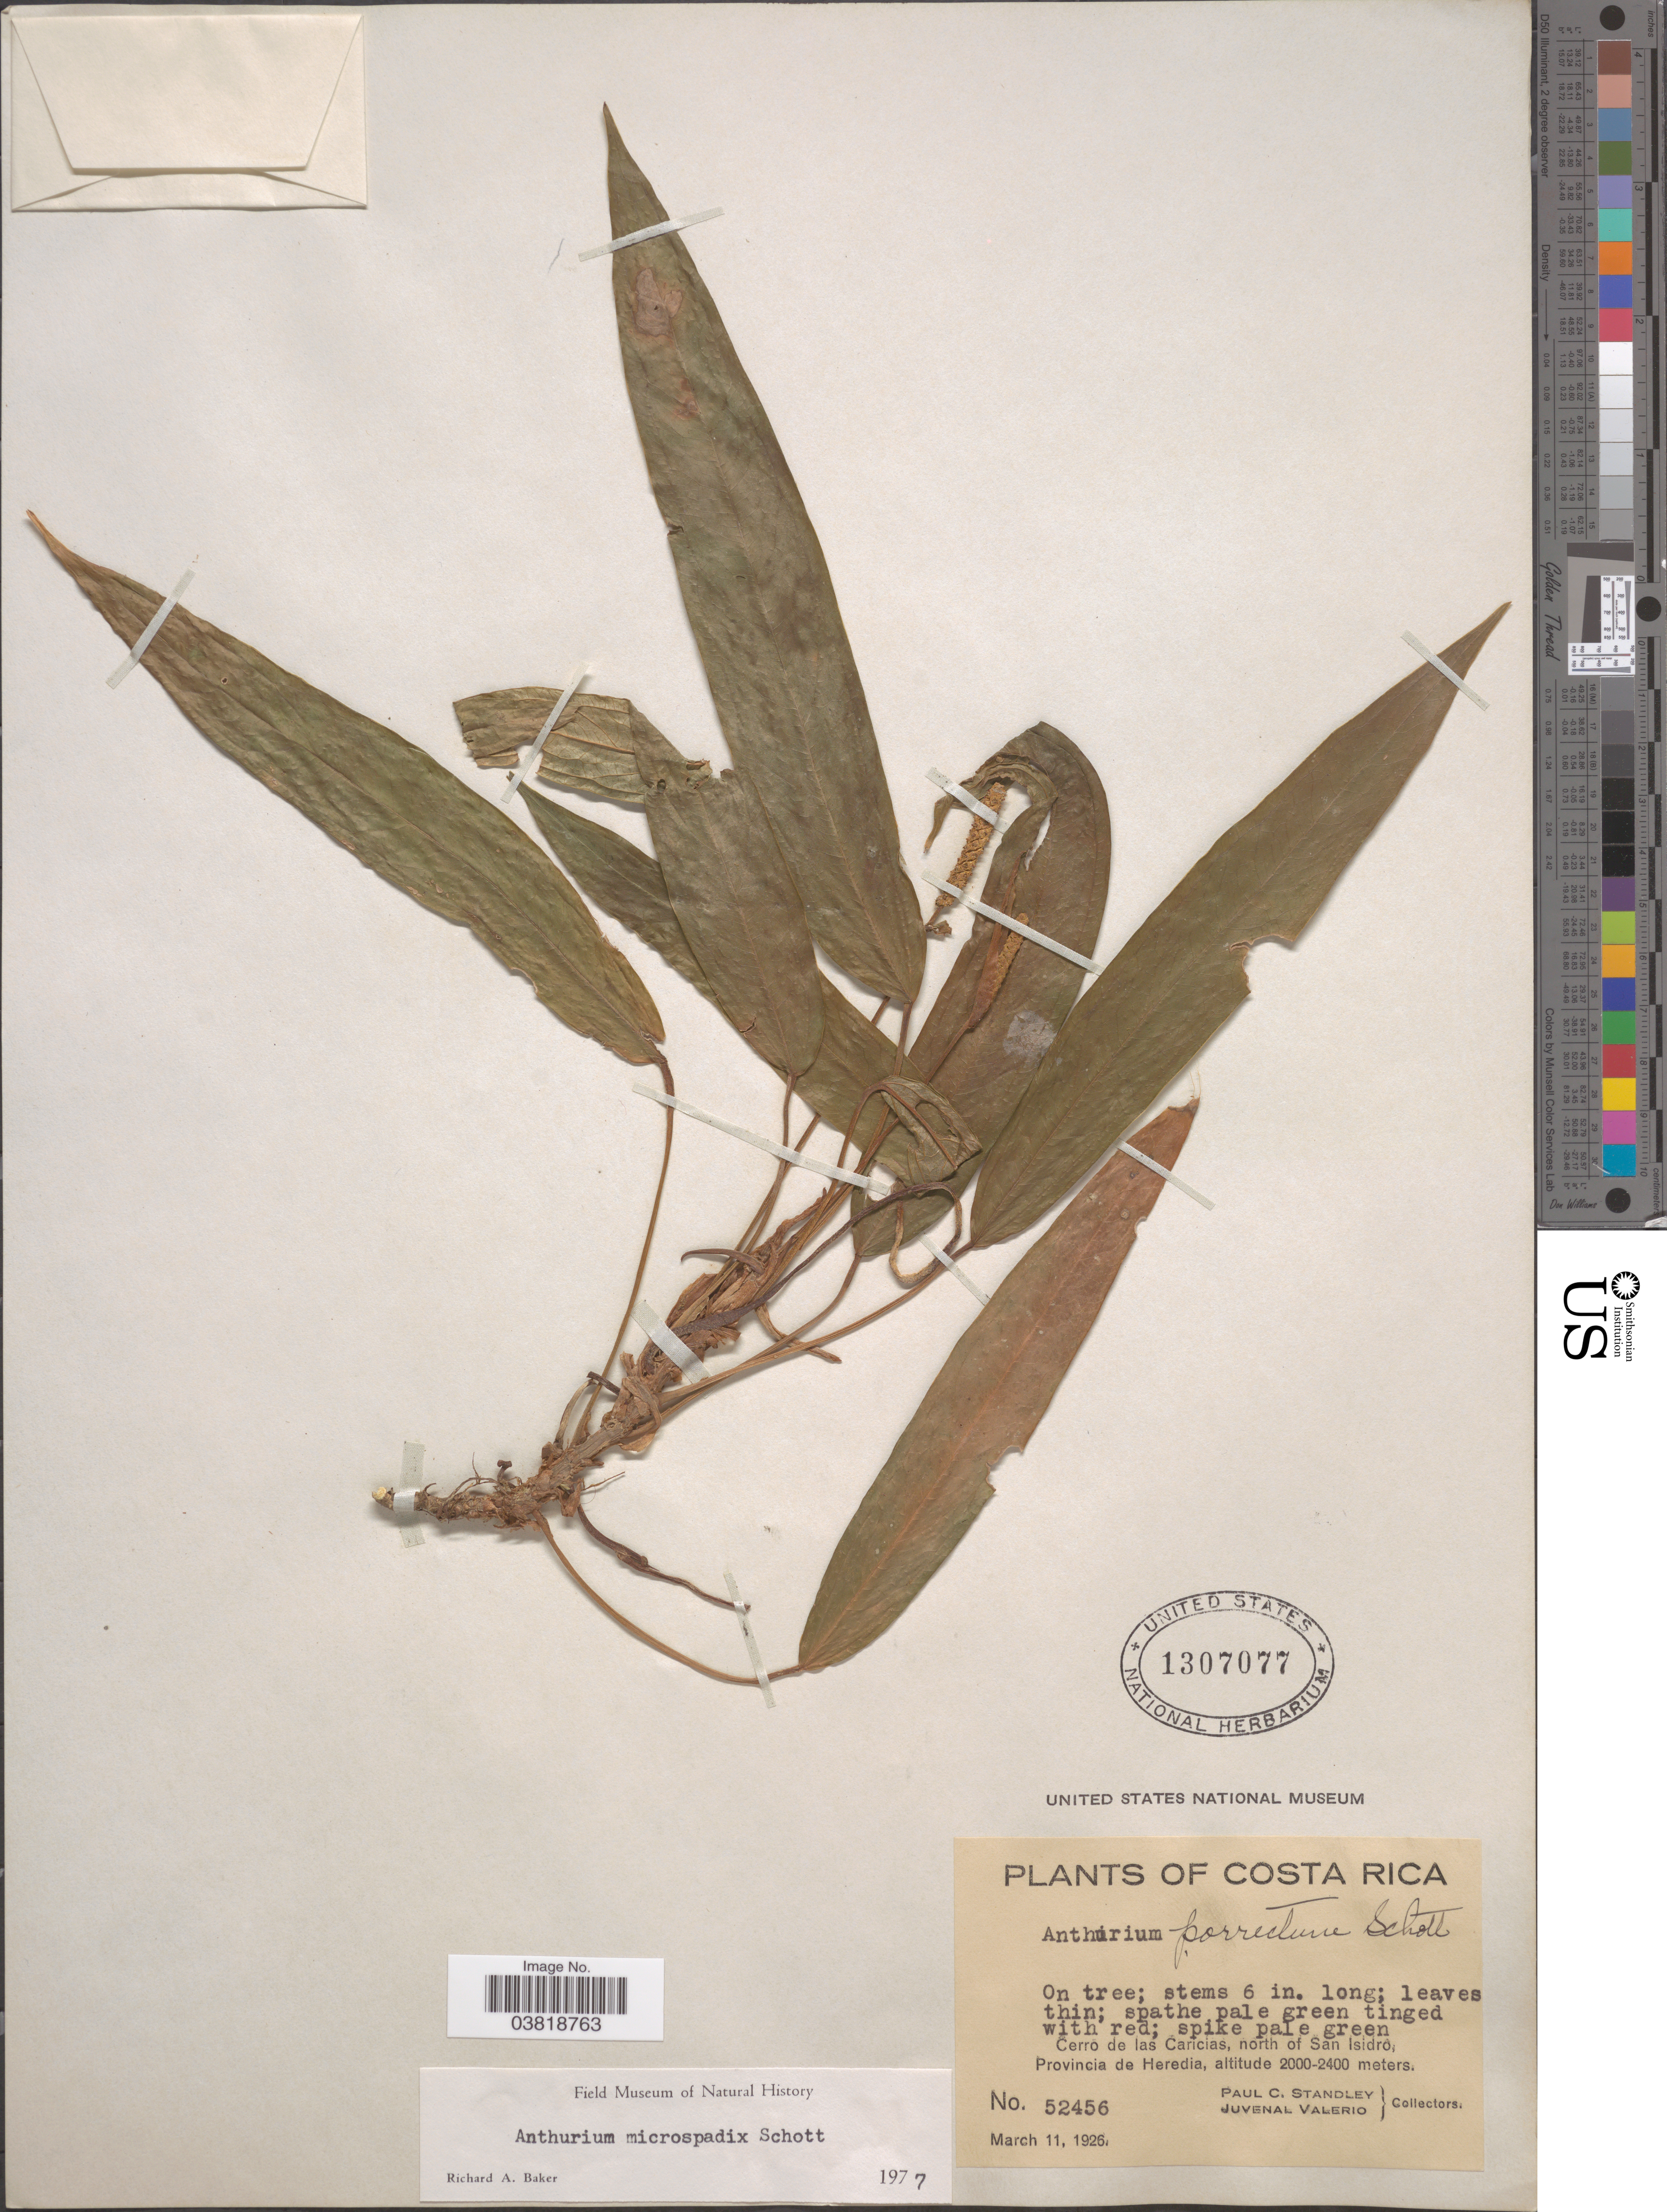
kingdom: Plantae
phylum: Tracheophyta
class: Liliopsida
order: Alismatales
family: Araceae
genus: Anthurium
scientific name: Anthurium microspadix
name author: Schott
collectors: P. C. Standley & J. Valerio R.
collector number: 52456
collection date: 1926-03-11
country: Costa Rica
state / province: Heredia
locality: Cerro de las Caricias, north of San Isidro.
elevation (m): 2000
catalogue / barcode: US 1307077